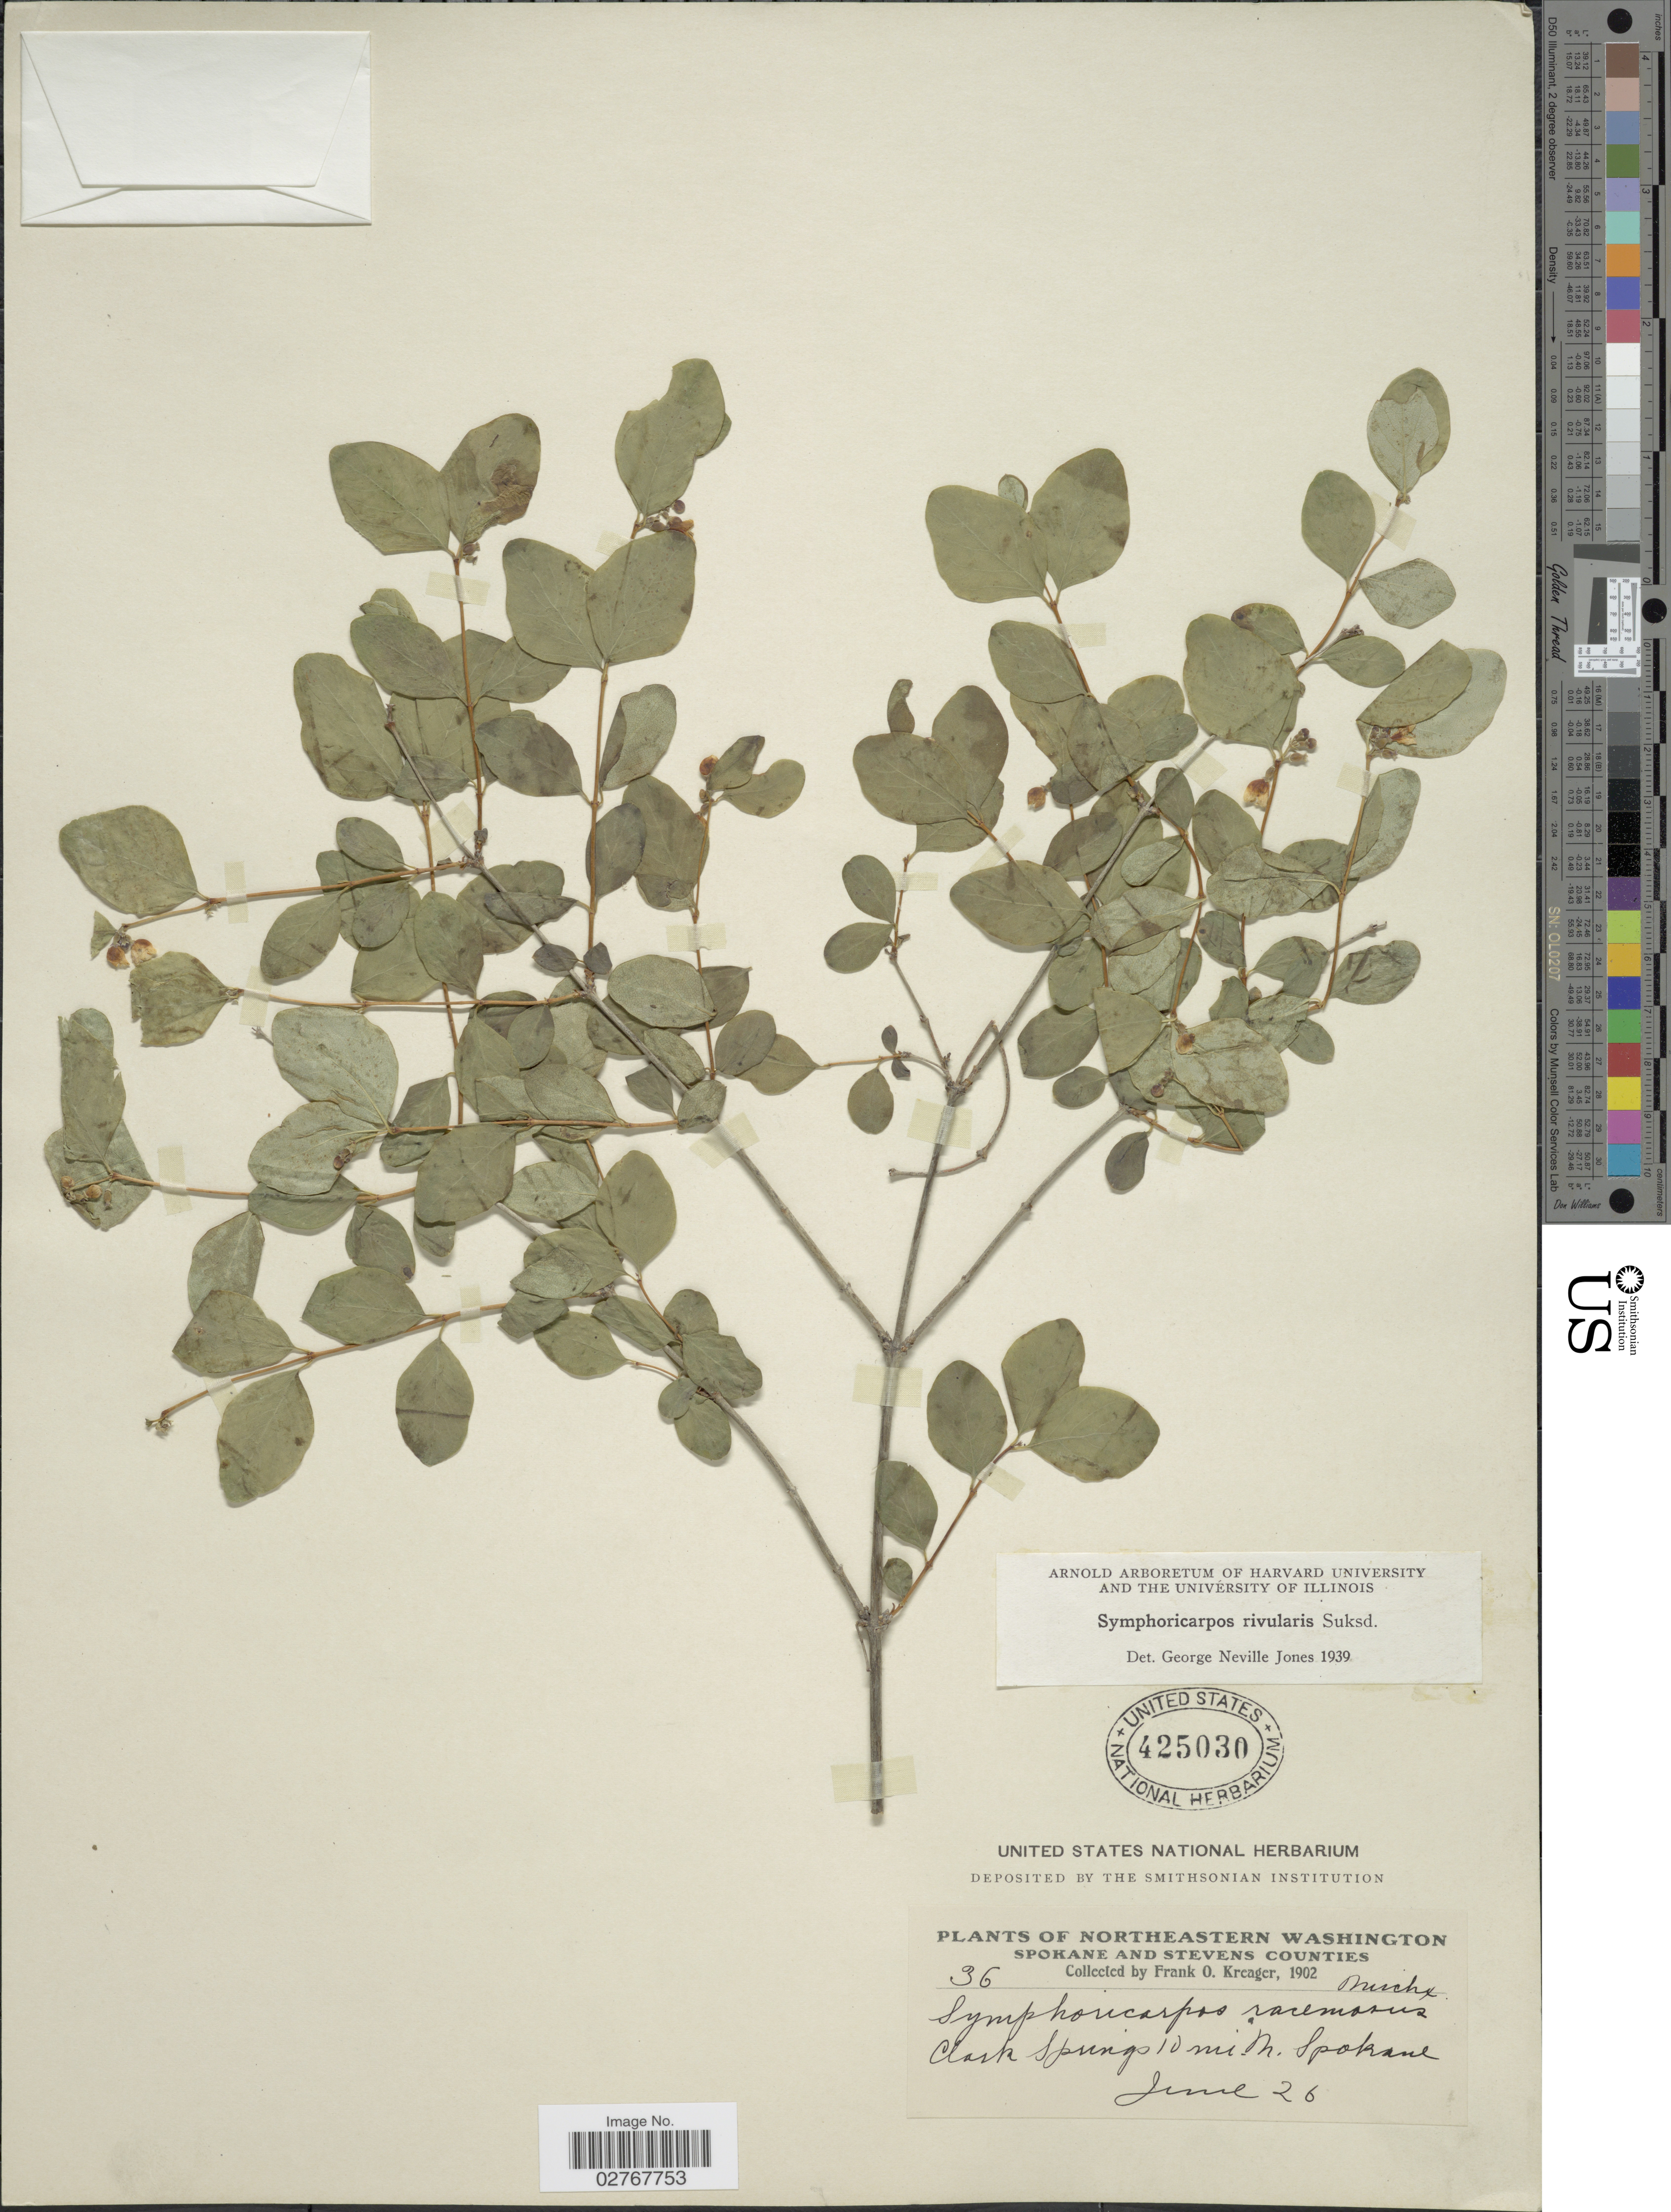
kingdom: Plantae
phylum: Tracheophyta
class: Magnoliopsida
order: Dipsacales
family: Caprifoliaceae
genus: Symphoricarpos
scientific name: Symphoricarpos rivularis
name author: Suksd.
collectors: F. Kreager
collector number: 36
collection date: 1902-06-26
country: United States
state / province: Washington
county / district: Spokane / Stevens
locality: Northeastern Washington. Spokane and Stevens Counties. Clark Springs 10 mi. N. Spokane.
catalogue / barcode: US 425030